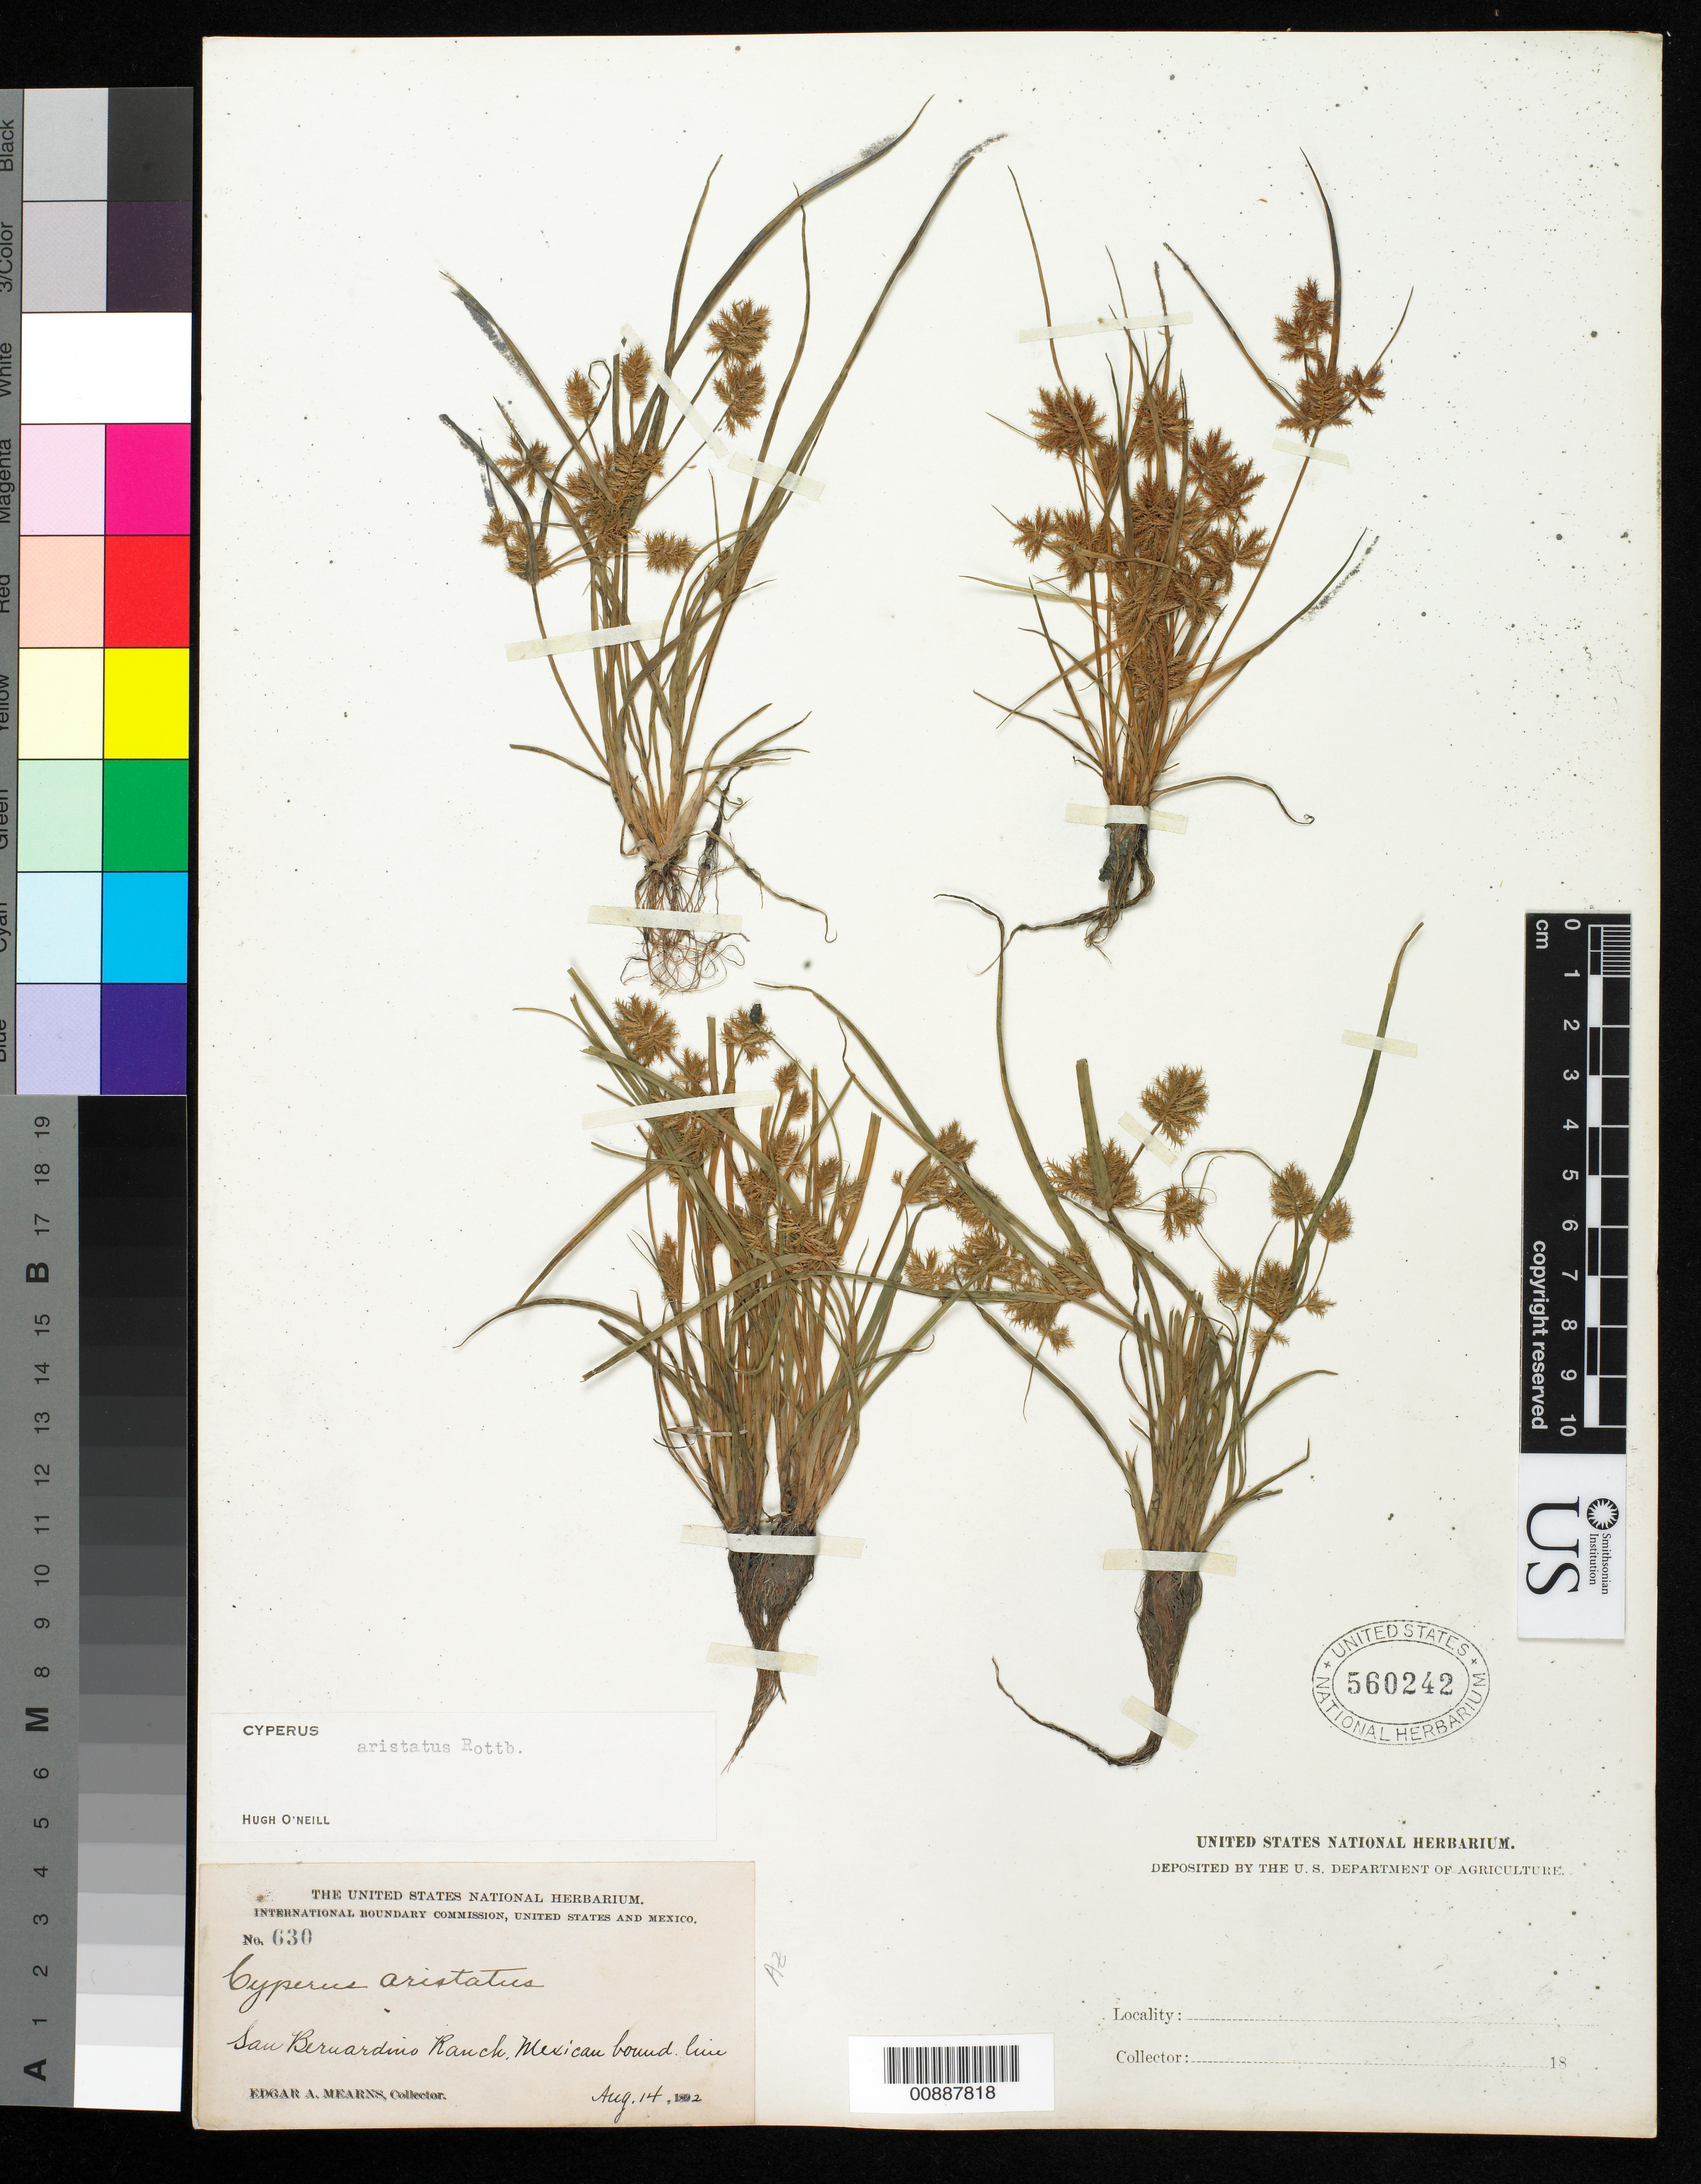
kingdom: Plantae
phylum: Tracheophyta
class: Liliopsida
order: Poales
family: Cyperaceae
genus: Cyperus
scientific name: Cyperus squarrosus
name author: L.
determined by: Strong, Mark T., (BOT), Smithsonian Institution - National Museum of Natural History (UNITED STATES)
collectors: E. A. Mearns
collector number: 630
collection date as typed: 14 Aug 1892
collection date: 1892-08-14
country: United States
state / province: Arizona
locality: San Bernardino Ranch, Mexican Boundary Line.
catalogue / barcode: US 560242